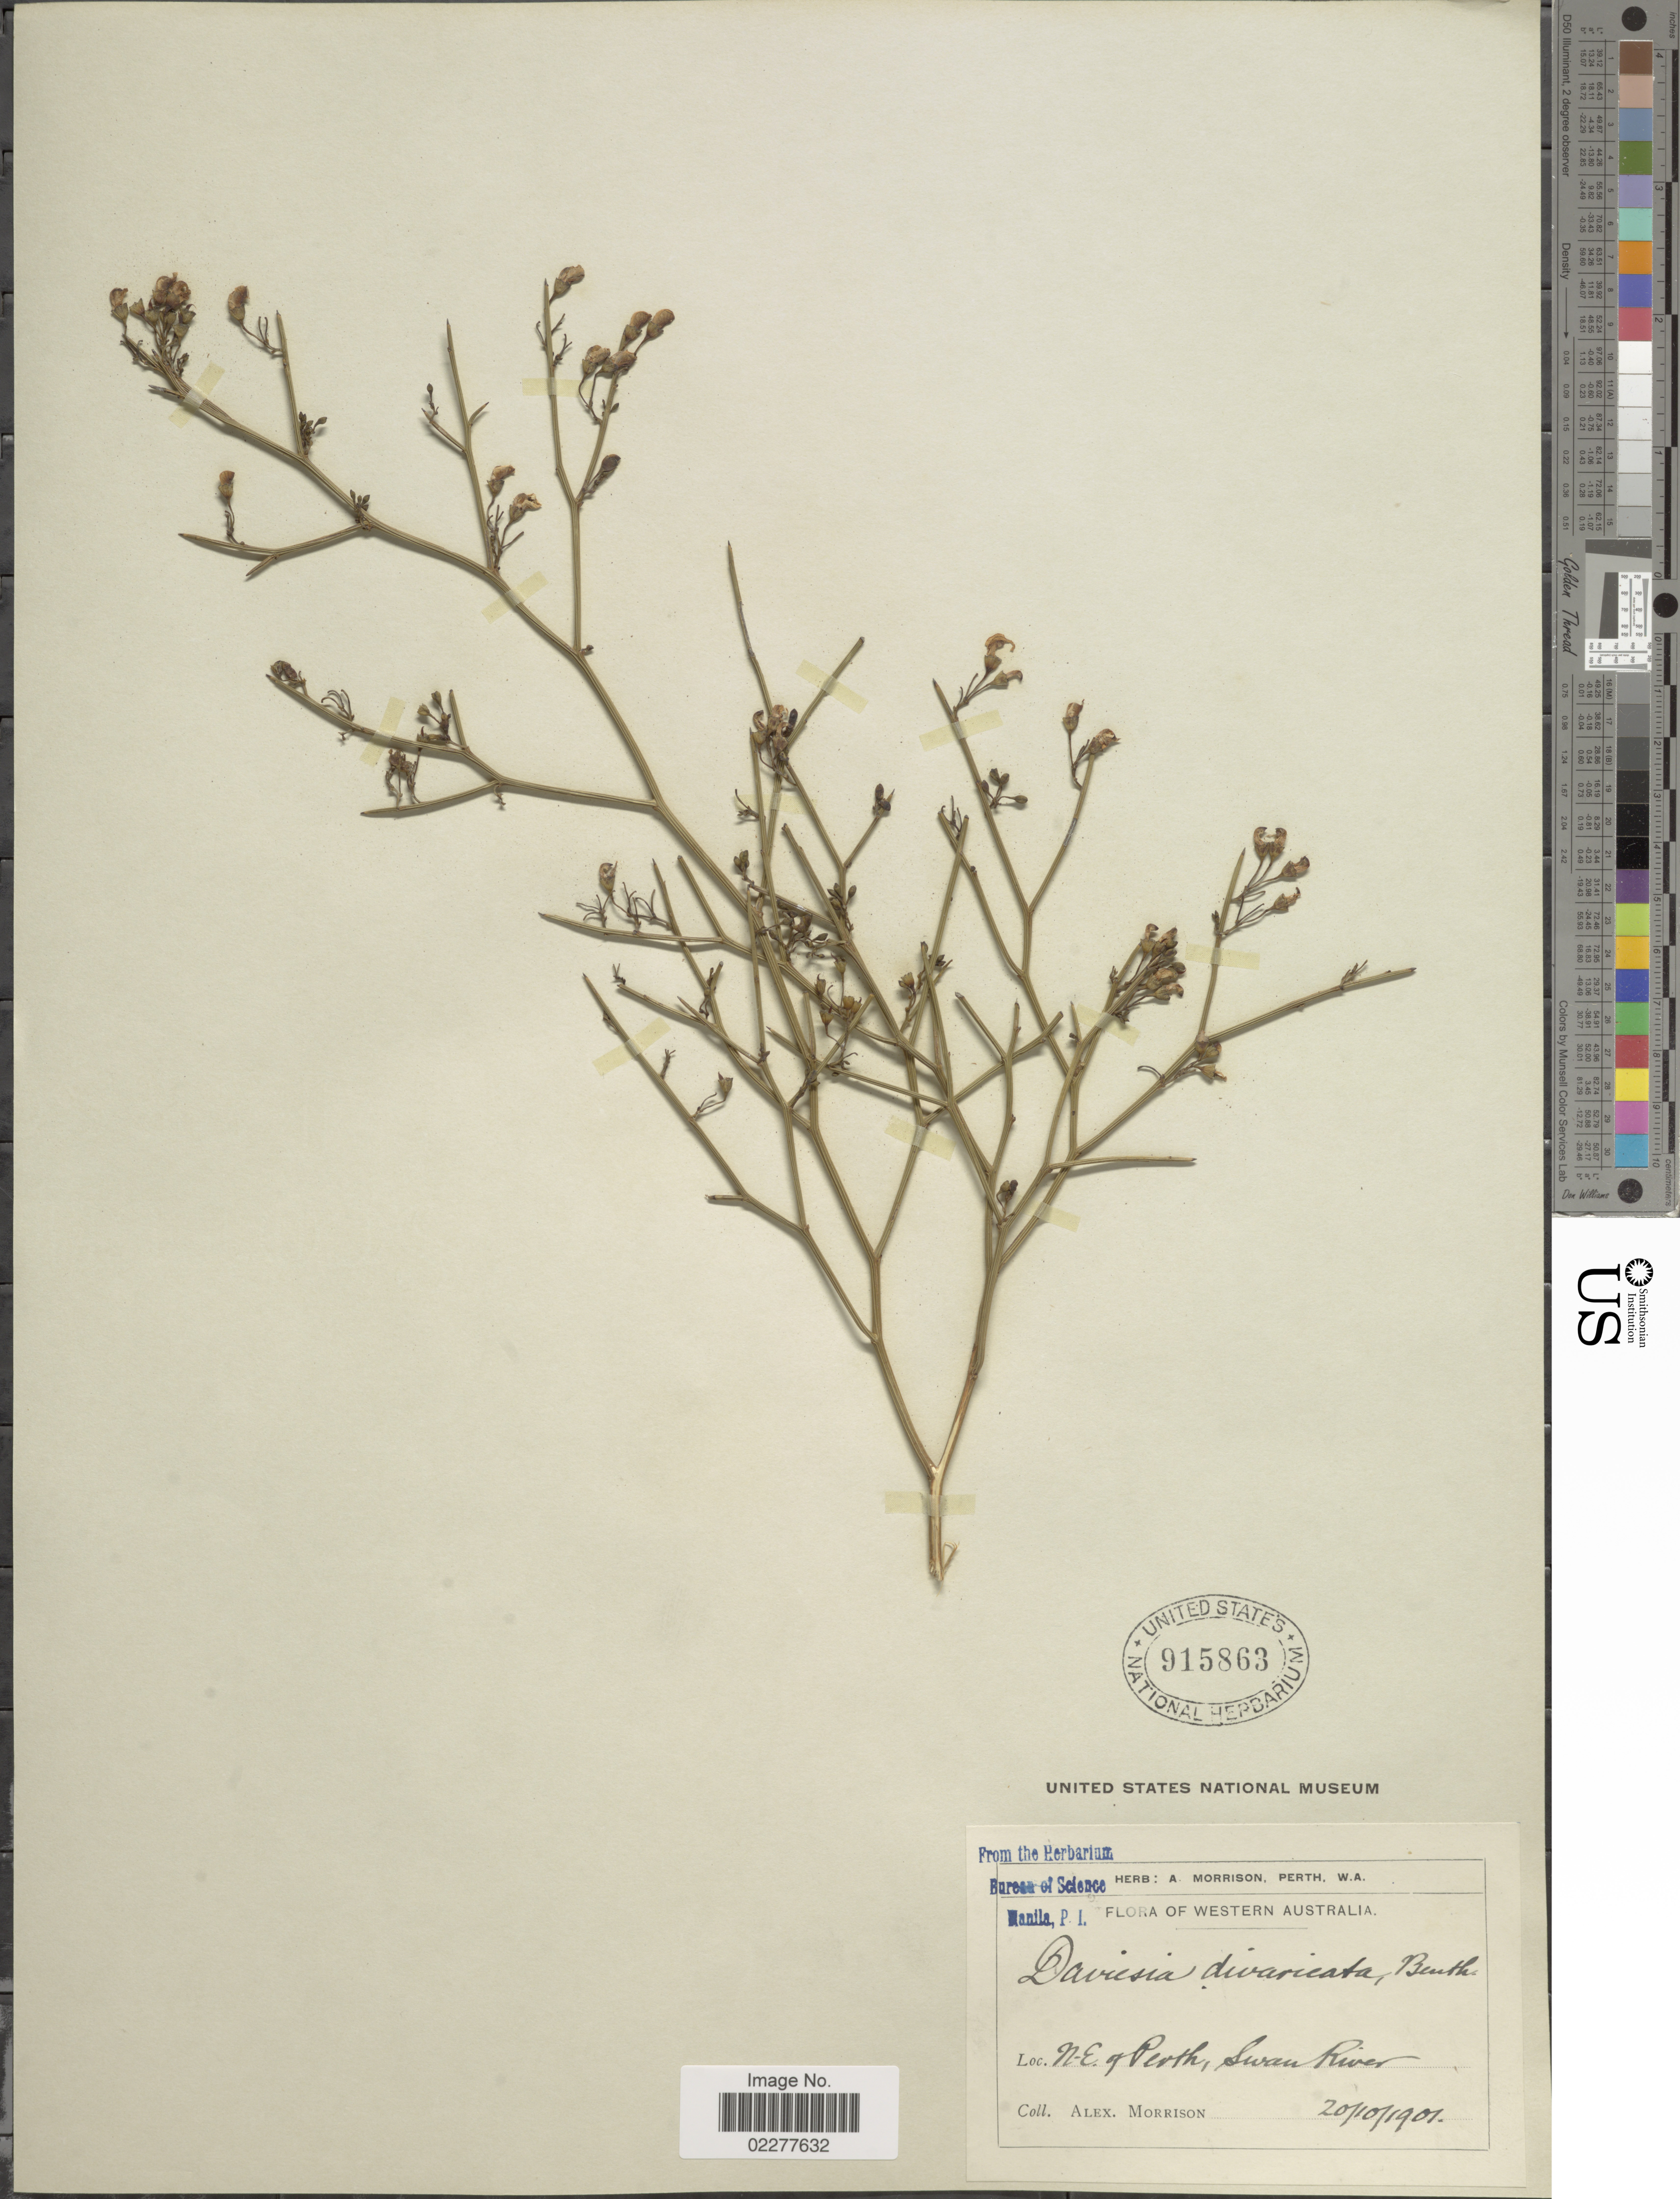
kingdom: Plantae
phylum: Tracheophyta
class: Magnoliopsida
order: Fabales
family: Fabaceae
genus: Daviesia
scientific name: Daviesia divaricata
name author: Benth.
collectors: A. Morrison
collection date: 1901-10-20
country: Australia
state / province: Western Australia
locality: N.E. of Perth, Swan River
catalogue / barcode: US 915863